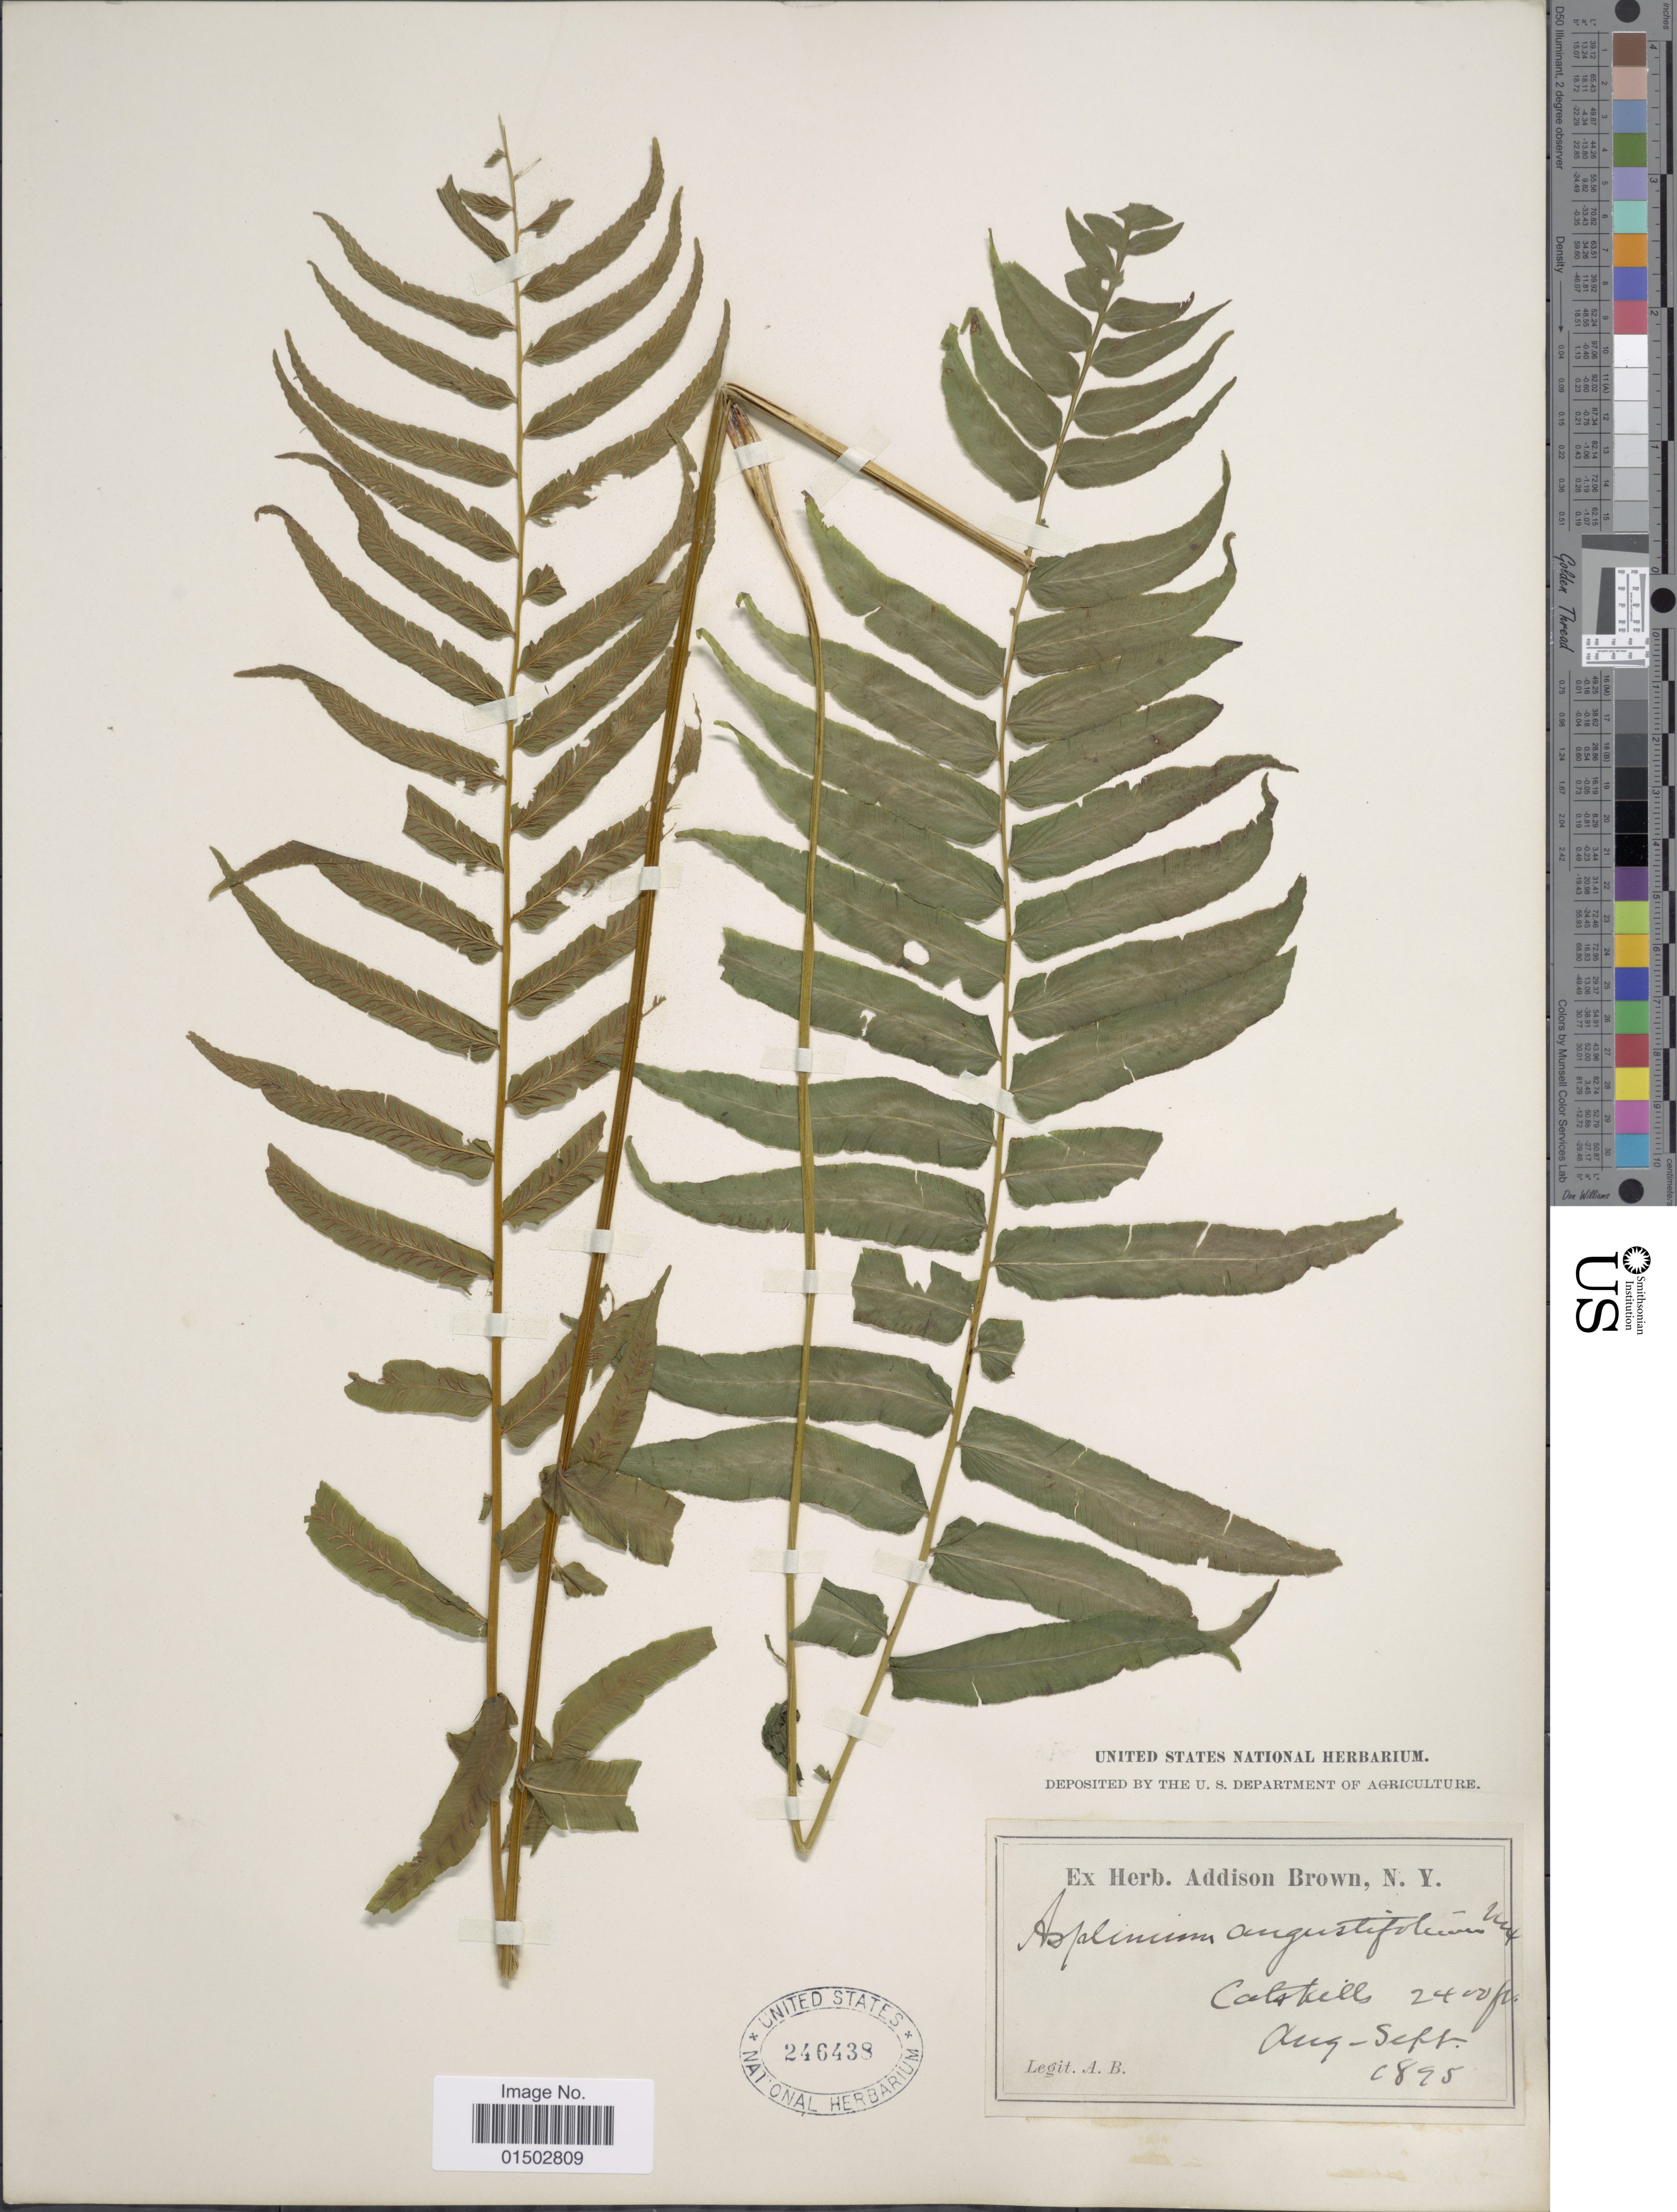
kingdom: Plantae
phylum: Tracheophyta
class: Polypodiopsida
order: Polypodiales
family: Diplaziopsidaceae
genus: Homalosorus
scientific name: Homalosorus pycnocarpos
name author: (Spreng.) Pic. Serm.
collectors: A. Brown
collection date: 1895-08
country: United States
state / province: New York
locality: Catskills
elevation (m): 732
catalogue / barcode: US 246438